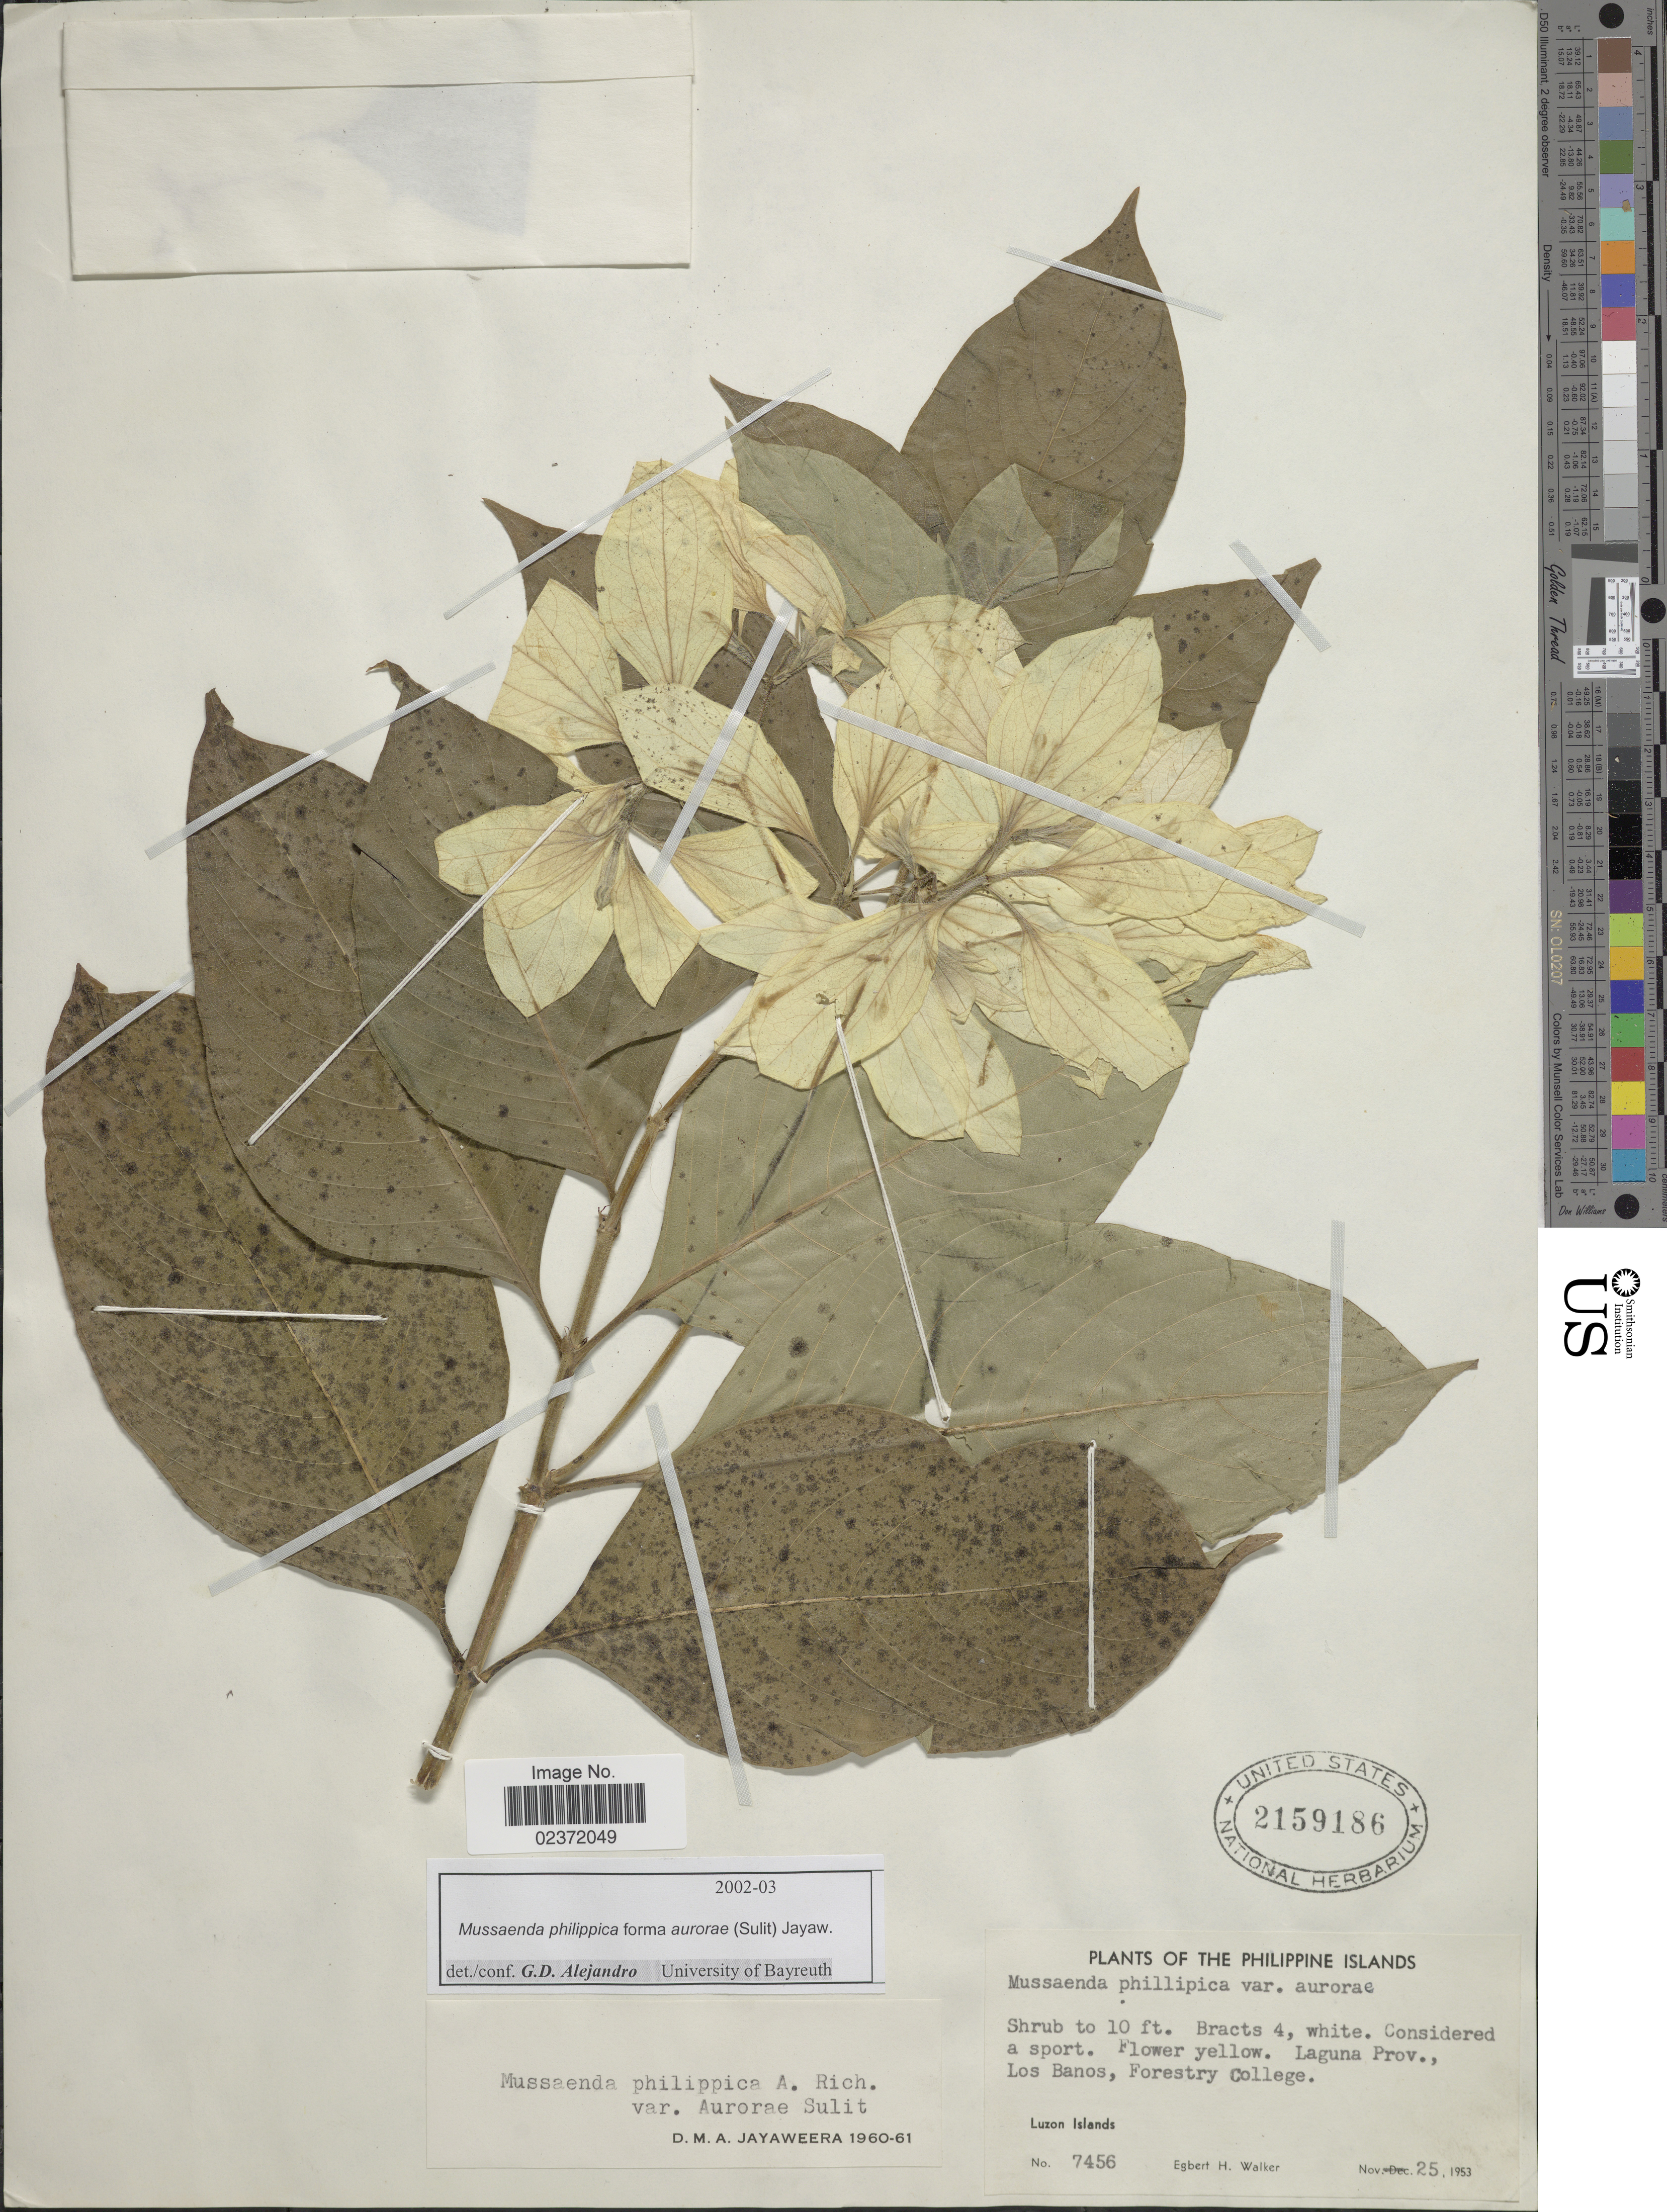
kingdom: Plantae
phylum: Tracheophyta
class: Magnoliopsida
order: Gentianales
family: Rubiaceae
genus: Mussaenda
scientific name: Mussaenda philippica f. aurorae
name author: (Sulit) Jayaw.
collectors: E. H. Walker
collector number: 7456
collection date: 1953-11-25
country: Philippines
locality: Laguna Prov., Los Banos, Forestry College, Luzon Islands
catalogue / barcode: US 2159186